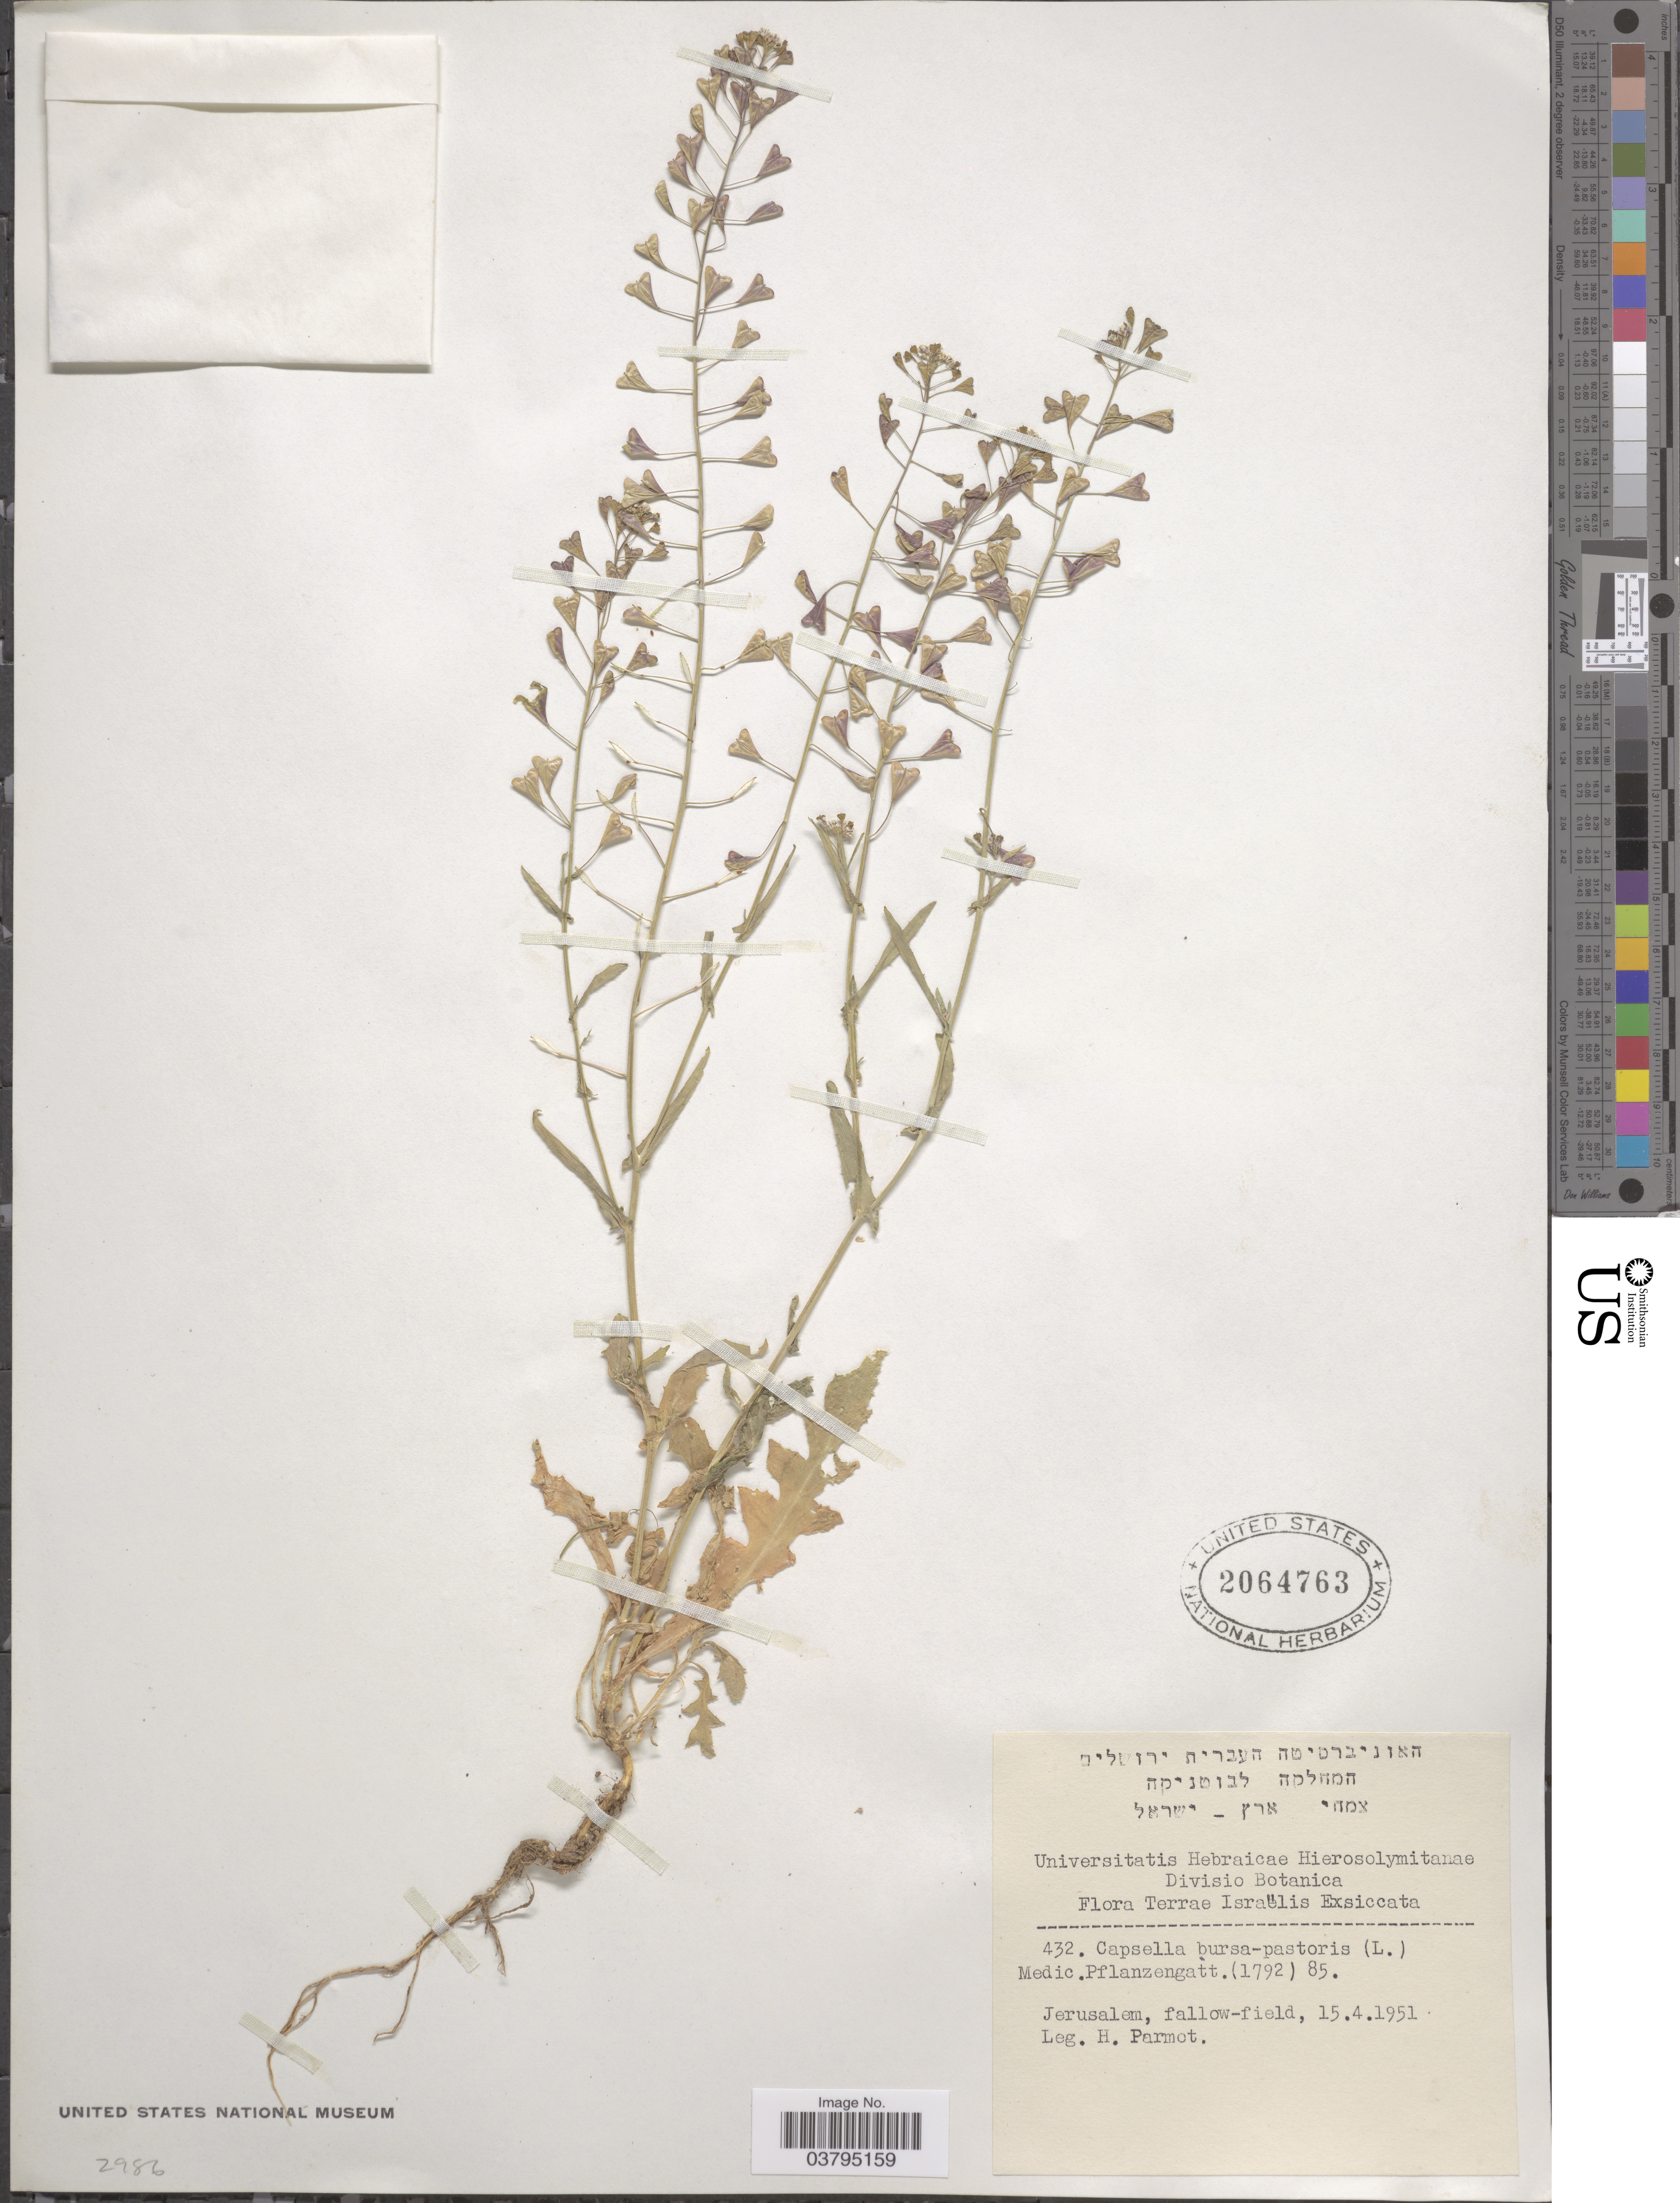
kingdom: Plantae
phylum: Tracheophyta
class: Magnoliopsida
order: Brassicales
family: Brassicaceae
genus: Capsella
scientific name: Capsella bursa-pastoris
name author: (L.) Medik.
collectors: H. Parmet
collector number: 432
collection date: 1951-04-15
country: Israel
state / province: Jerusalem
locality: Terrae Israëlis. Fallow- field.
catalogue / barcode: US 2064763